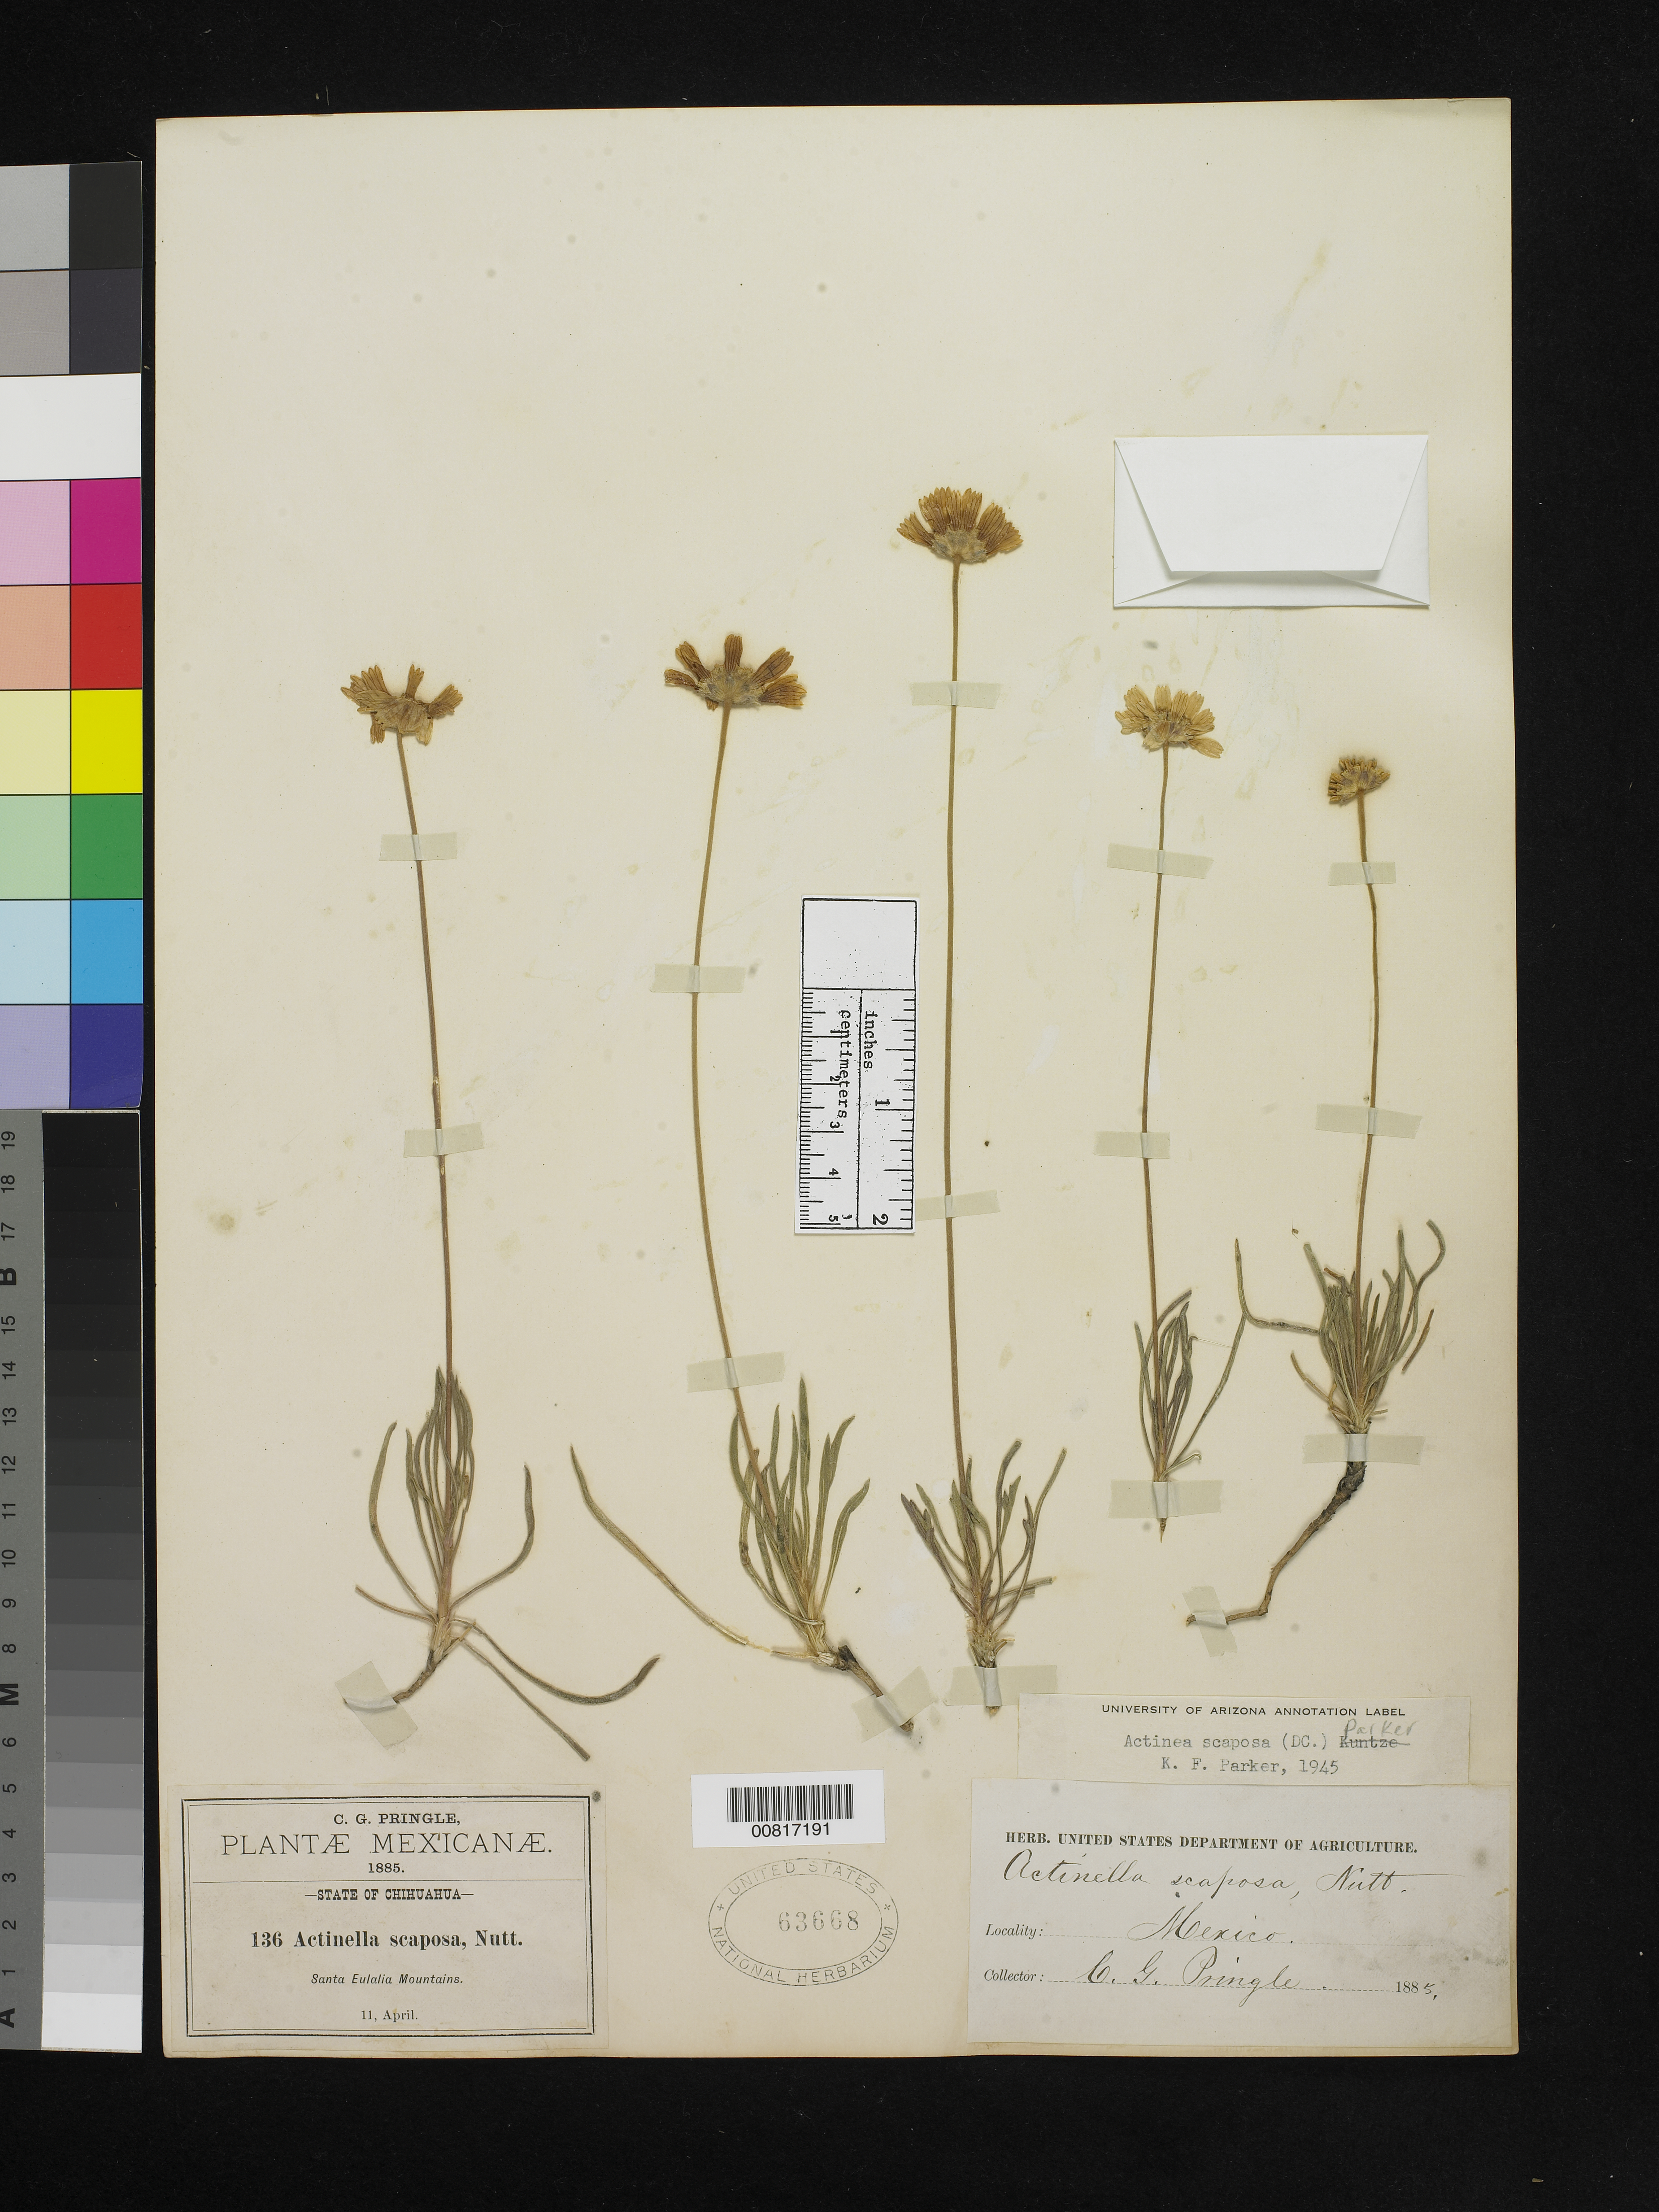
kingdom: Plantae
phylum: Tracheophyta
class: Magnoliopsida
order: Asterales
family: Asteraceae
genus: Hymenoxys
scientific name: Hymenoxys scaposa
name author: (DC.) K.F. Parker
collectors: C. G. Pringle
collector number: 136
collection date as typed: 11 Apr 1885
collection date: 1885-04-11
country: Mexico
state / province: Chihuahua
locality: Santa Eulalia Mountains, Chihuahua.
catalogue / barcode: US 63668